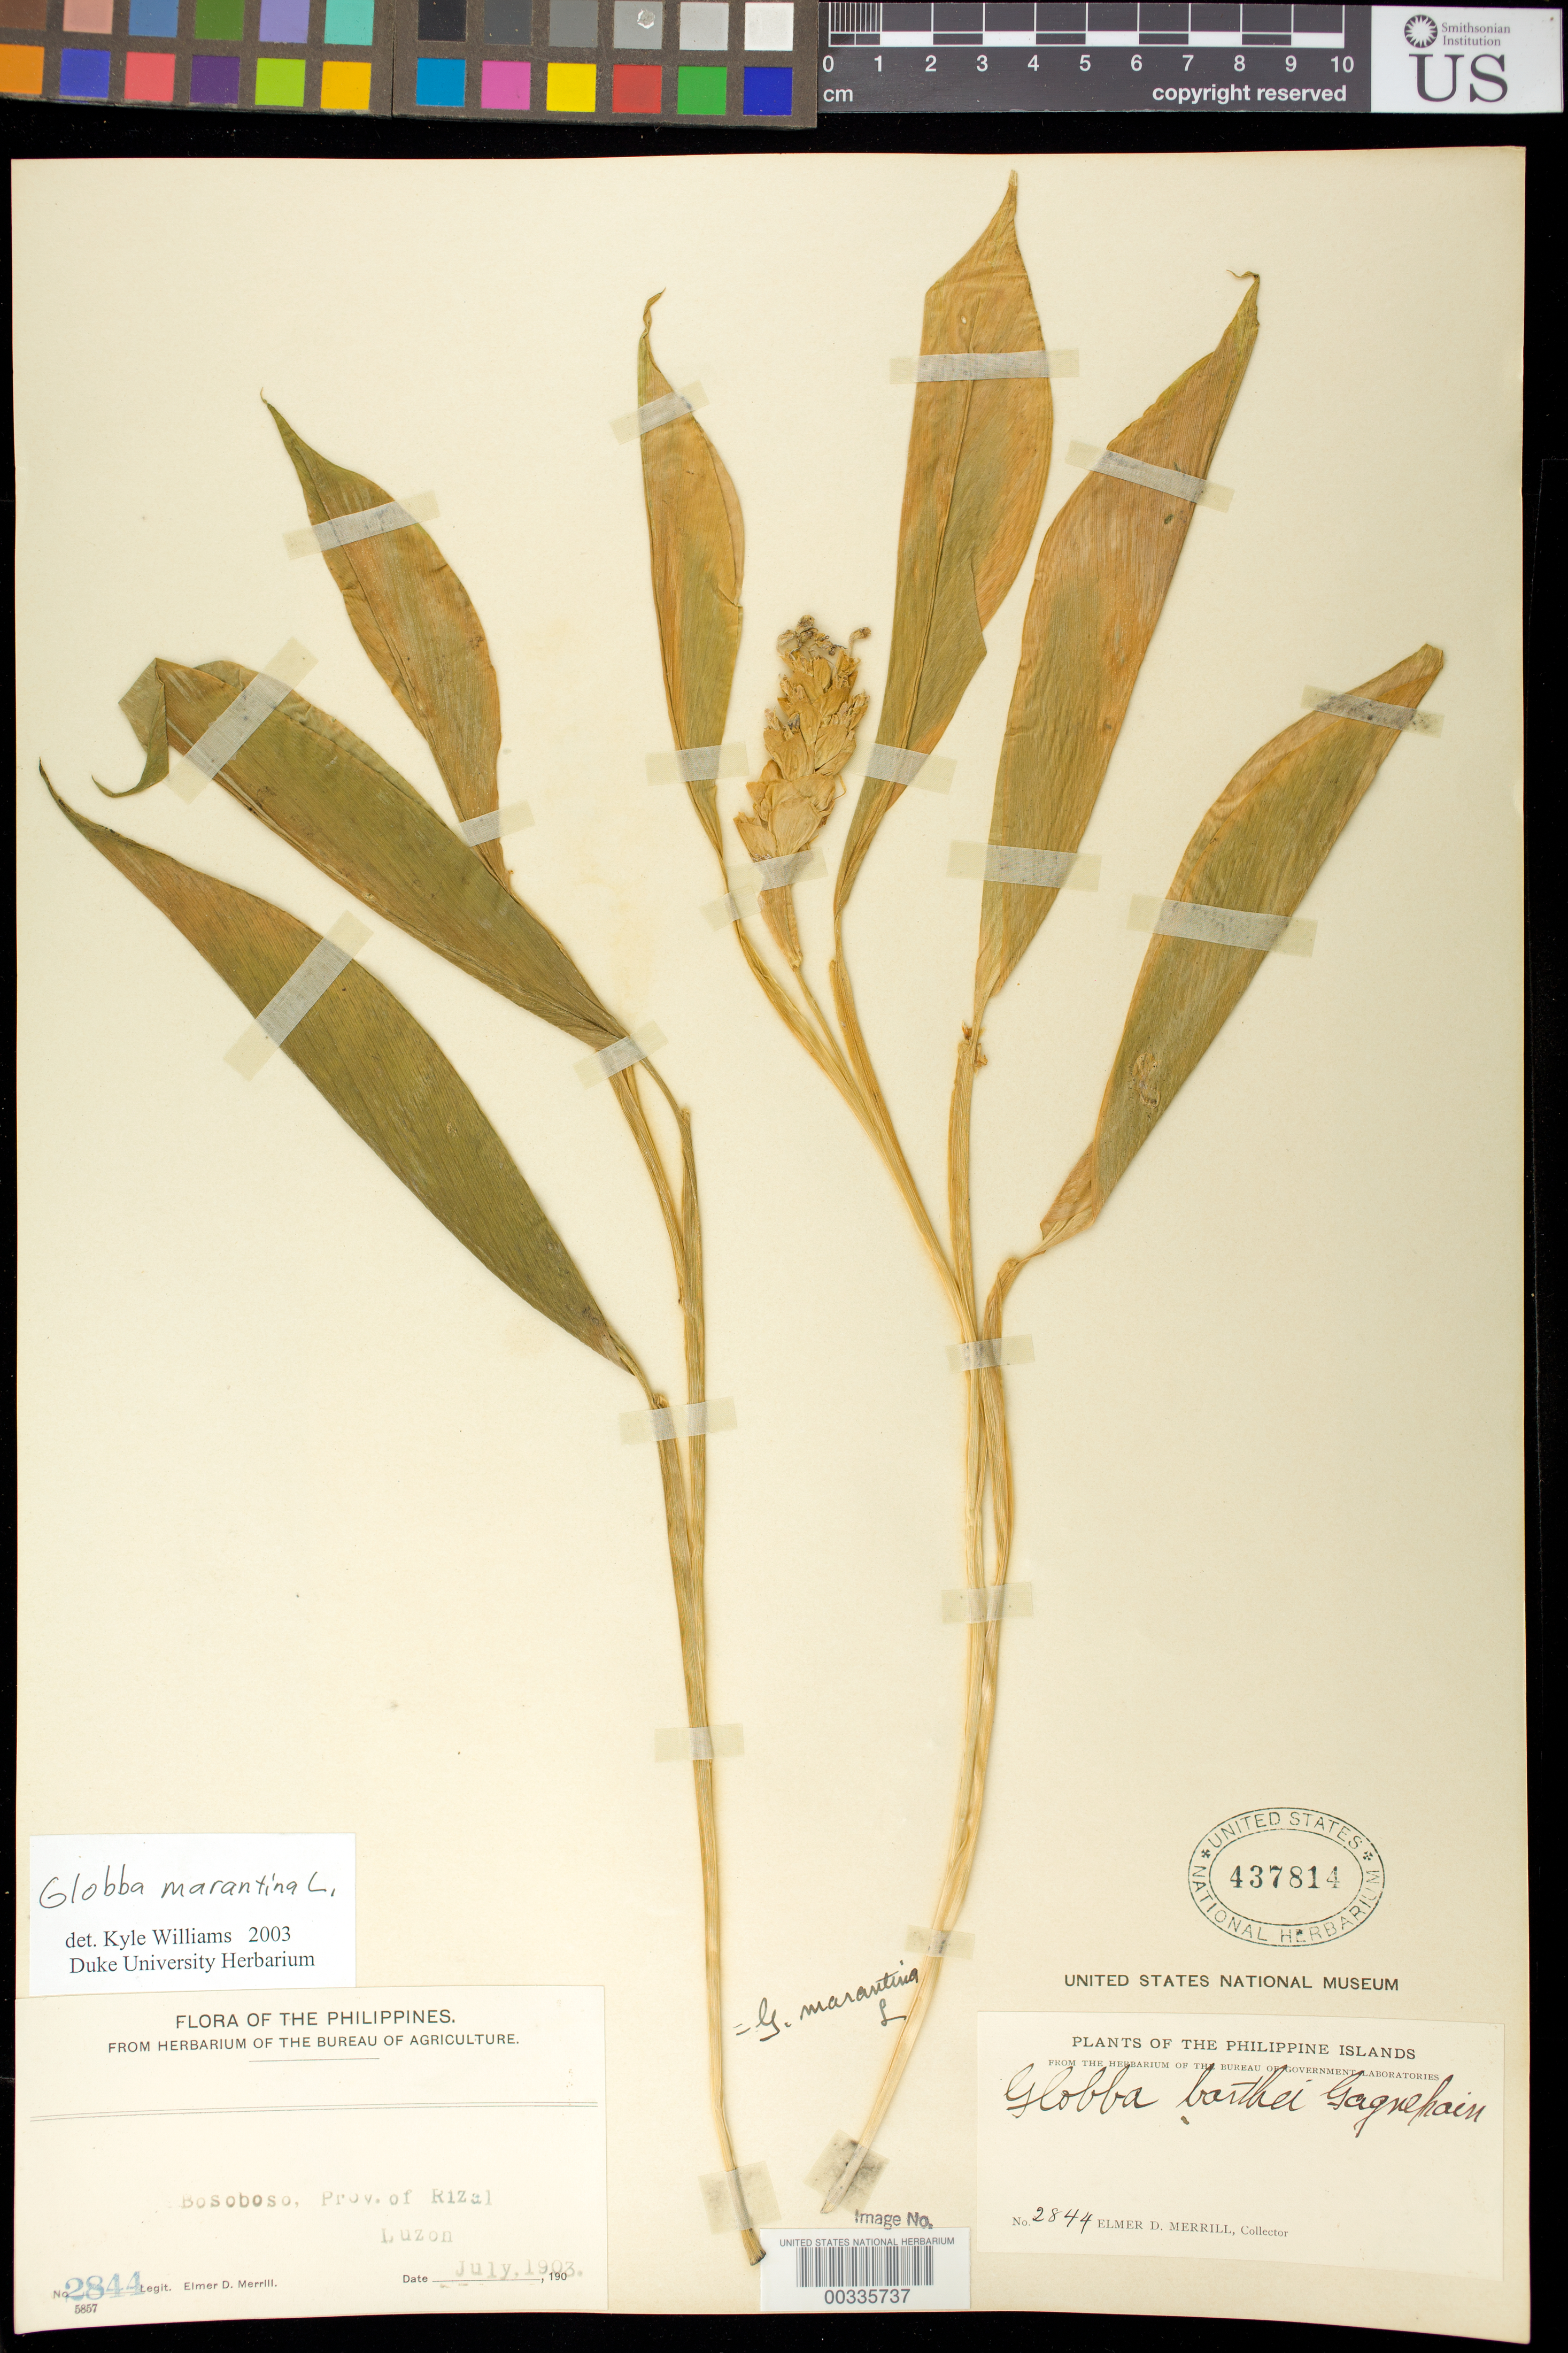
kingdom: Plantae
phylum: Tracheophyta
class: Liliopsida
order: Zingiberales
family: Zingiberaceae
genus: Globba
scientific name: Globba marantina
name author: L.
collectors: E. D. Merrill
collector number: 2844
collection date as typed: Jul 1903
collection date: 1903-07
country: Philippines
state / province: Calabarzon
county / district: Rizal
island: Luzon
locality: Bosoboso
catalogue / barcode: US 437814